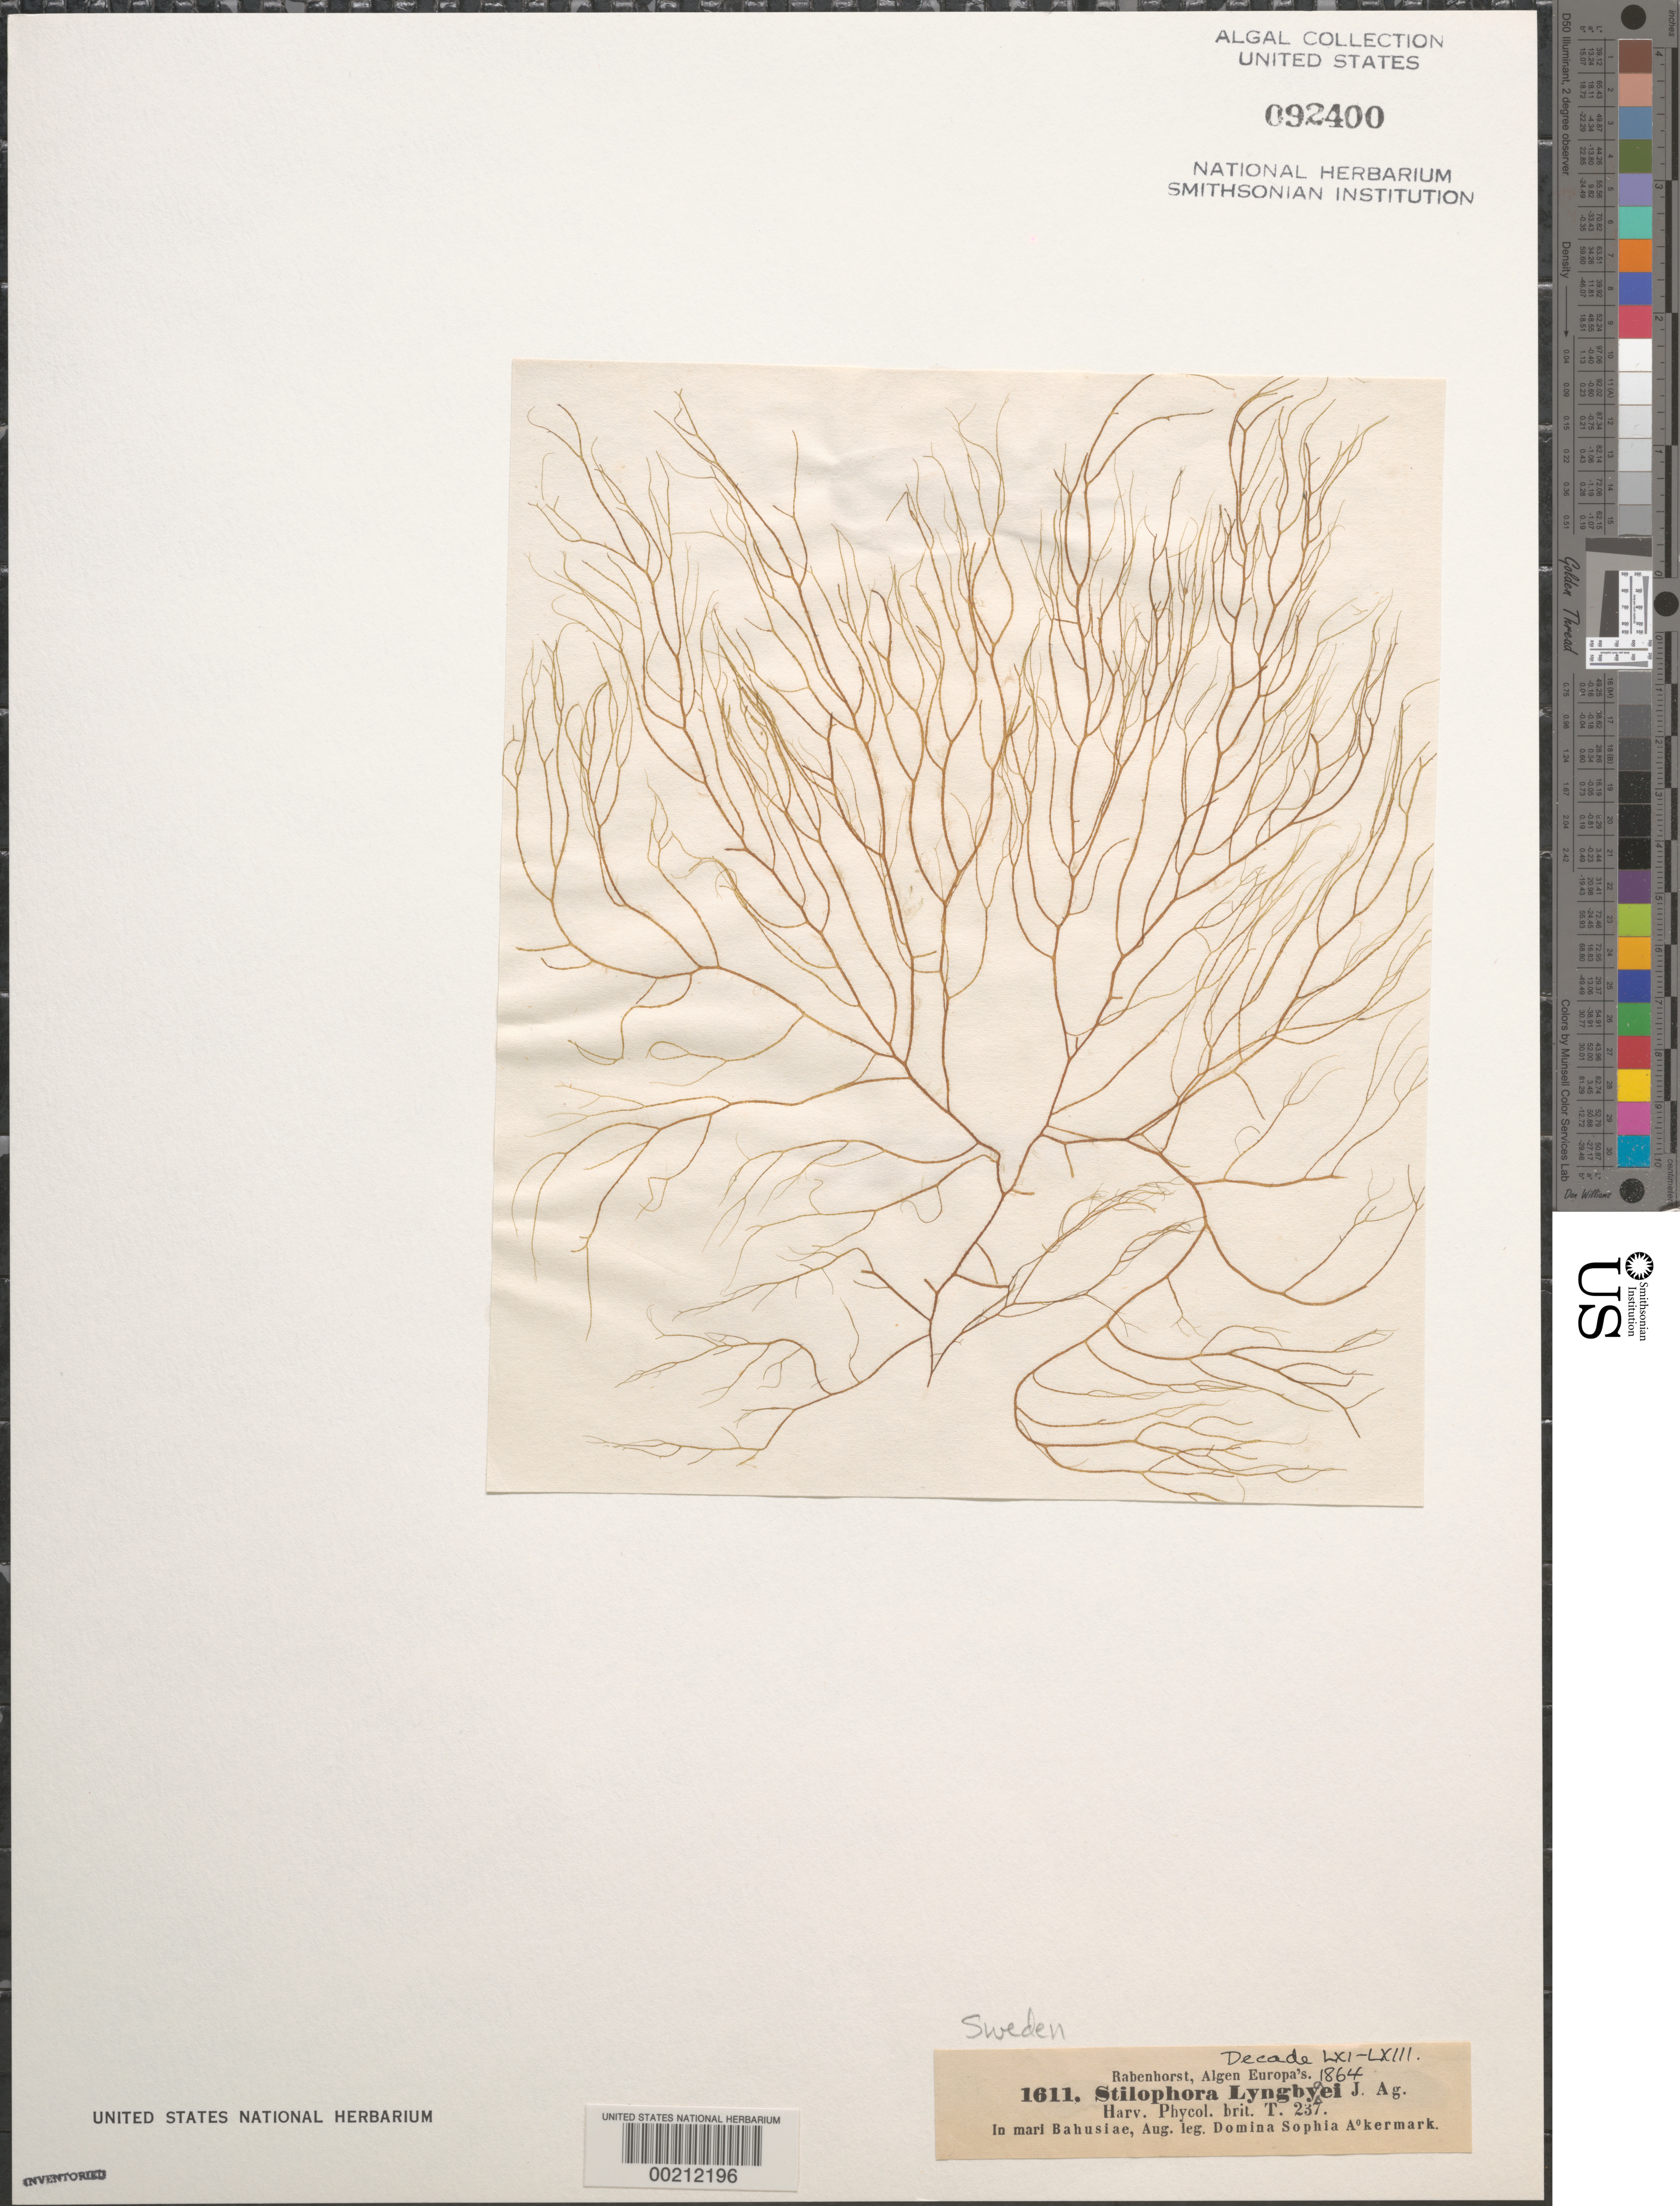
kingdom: Chromista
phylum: Ochrophyta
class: Phaeophyceae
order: Ectocarpales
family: Chordariaceae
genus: Spermatochnus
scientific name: Spermatochnus paradoxus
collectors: S. Akermark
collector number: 1611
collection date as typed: Aug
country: Sweden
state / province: Västra Götaland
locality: Bohus Bay (mari bahusiae)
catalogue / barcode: US 92400